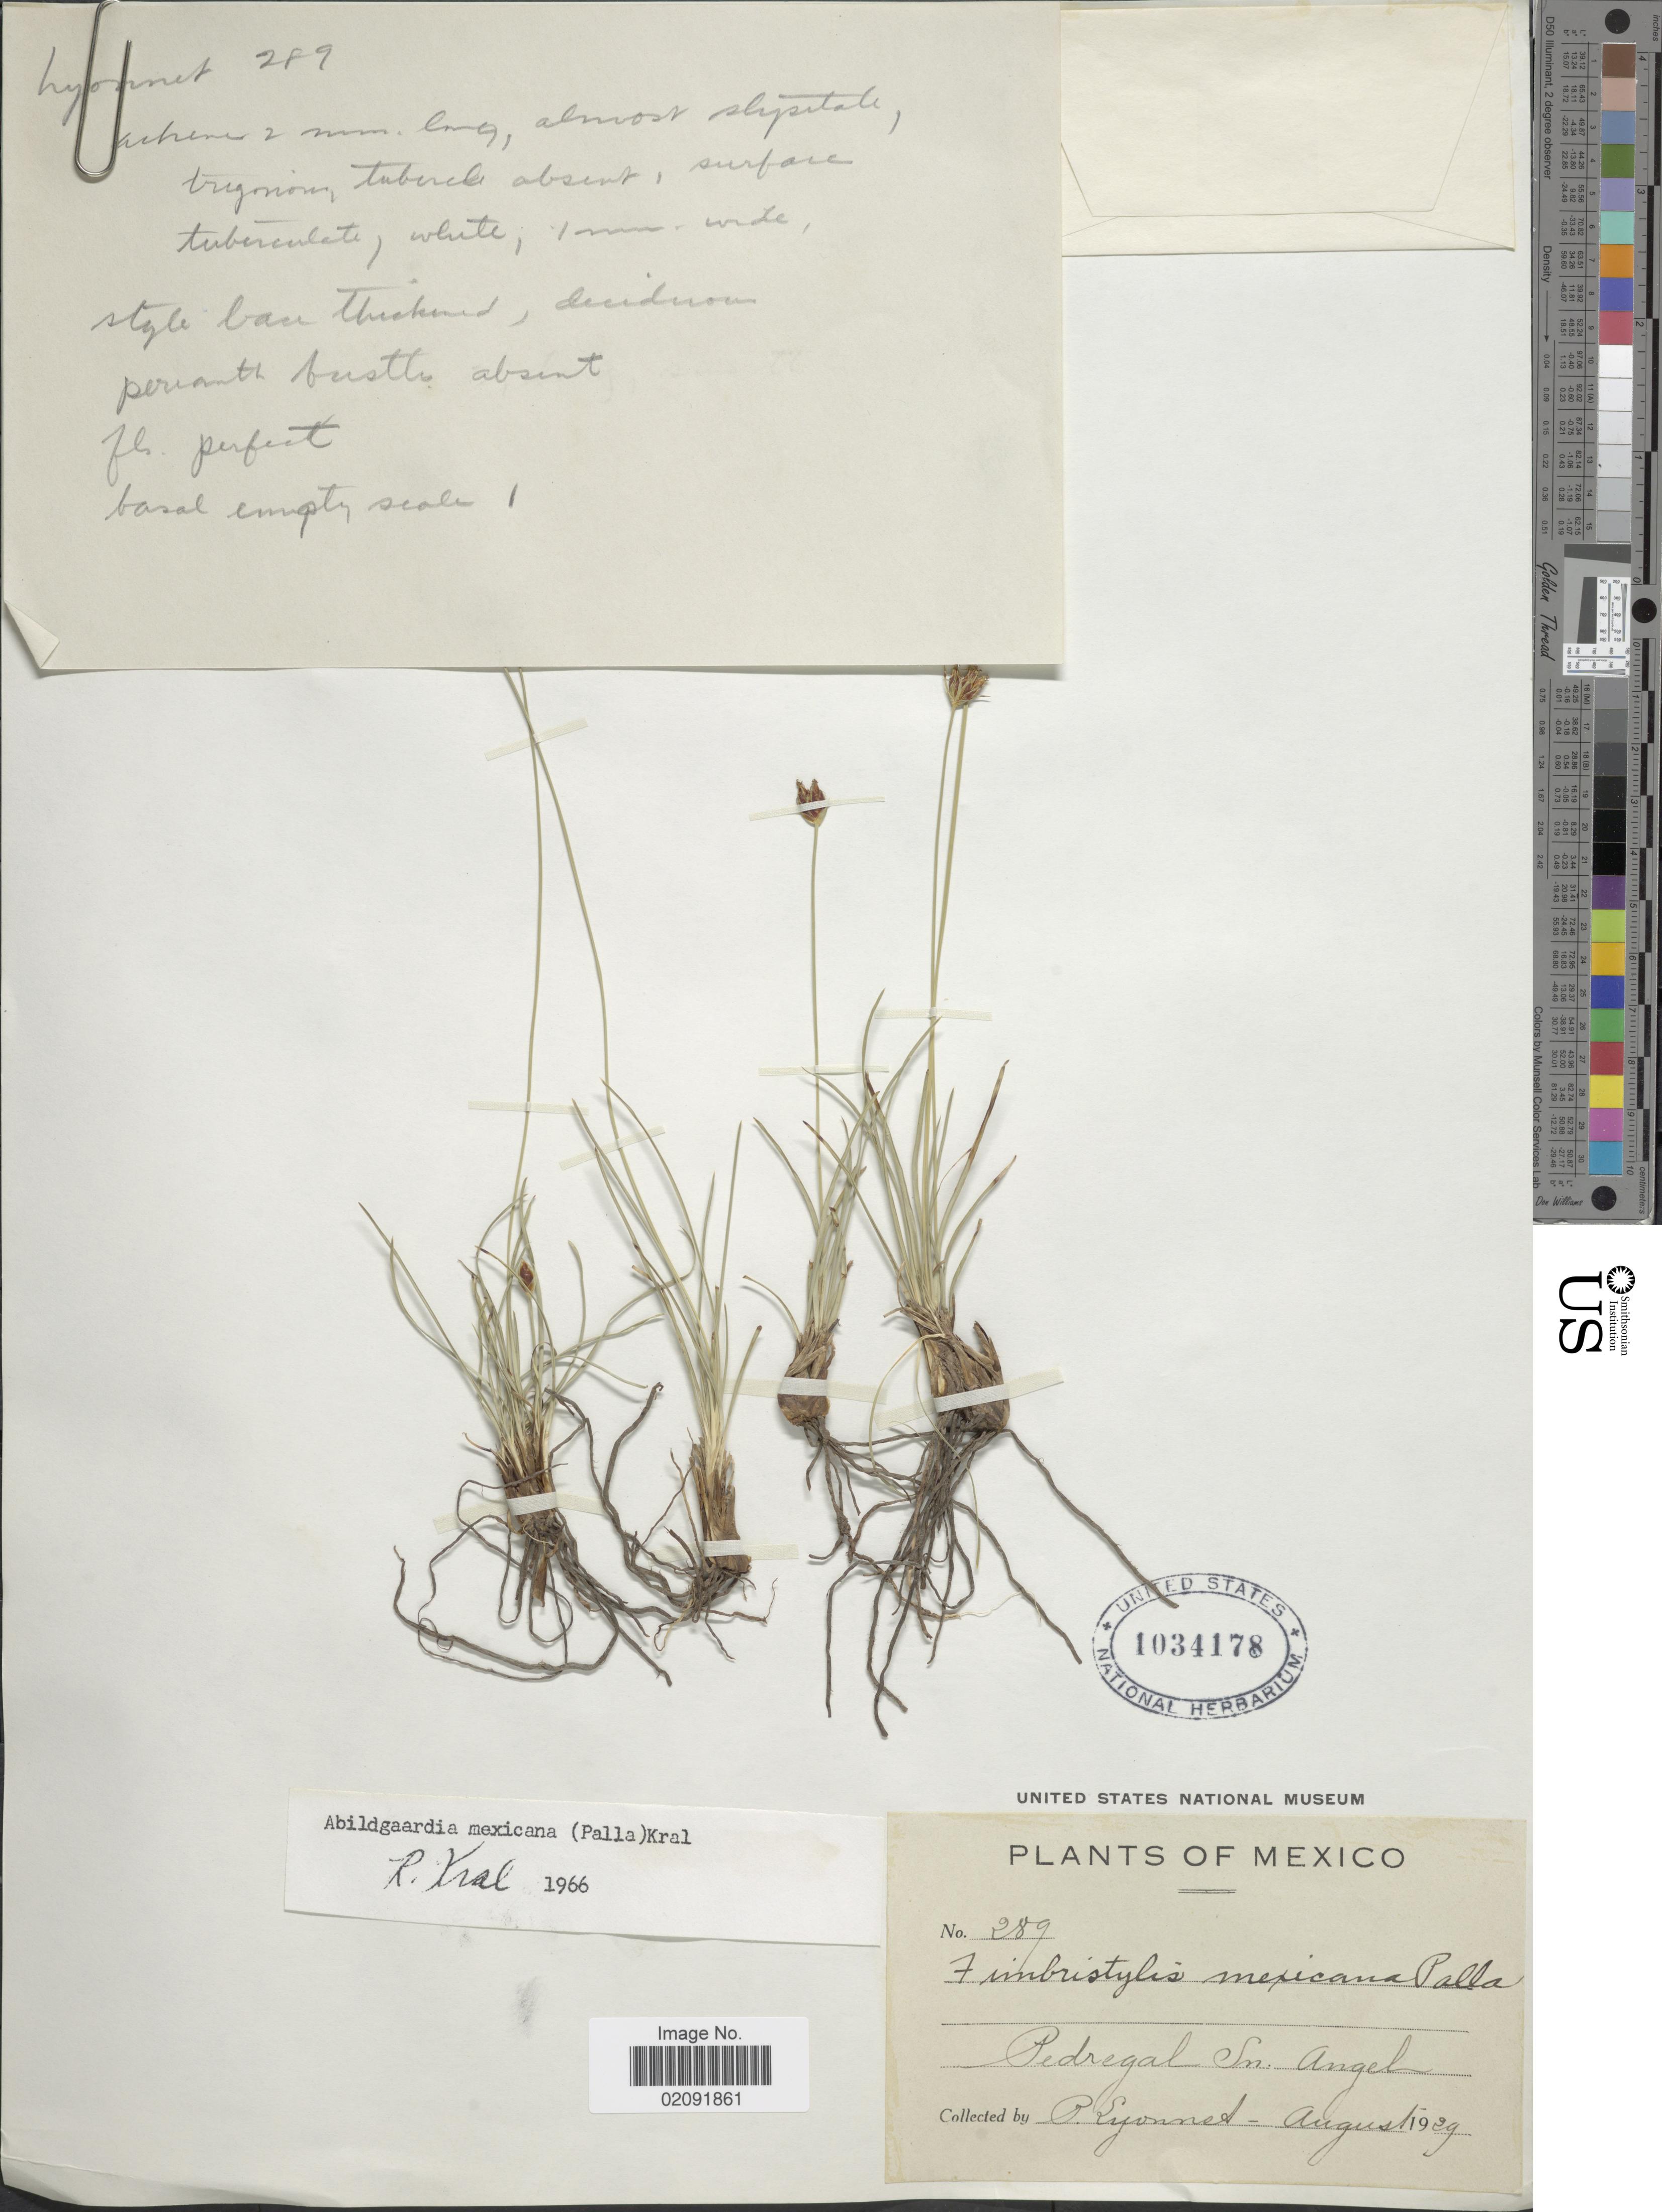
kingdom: Plantae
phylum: Tracheophyta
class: Liliopsida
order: Poales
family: Cyperaceae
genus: Abildgaardia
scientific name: Abildgaardia mexicana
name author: (Palla) Kral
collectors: P. Lyonnet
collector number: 289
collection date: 1929-08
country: Mexico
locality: Pedregal, Sn. Angel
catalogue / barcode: US 1034178